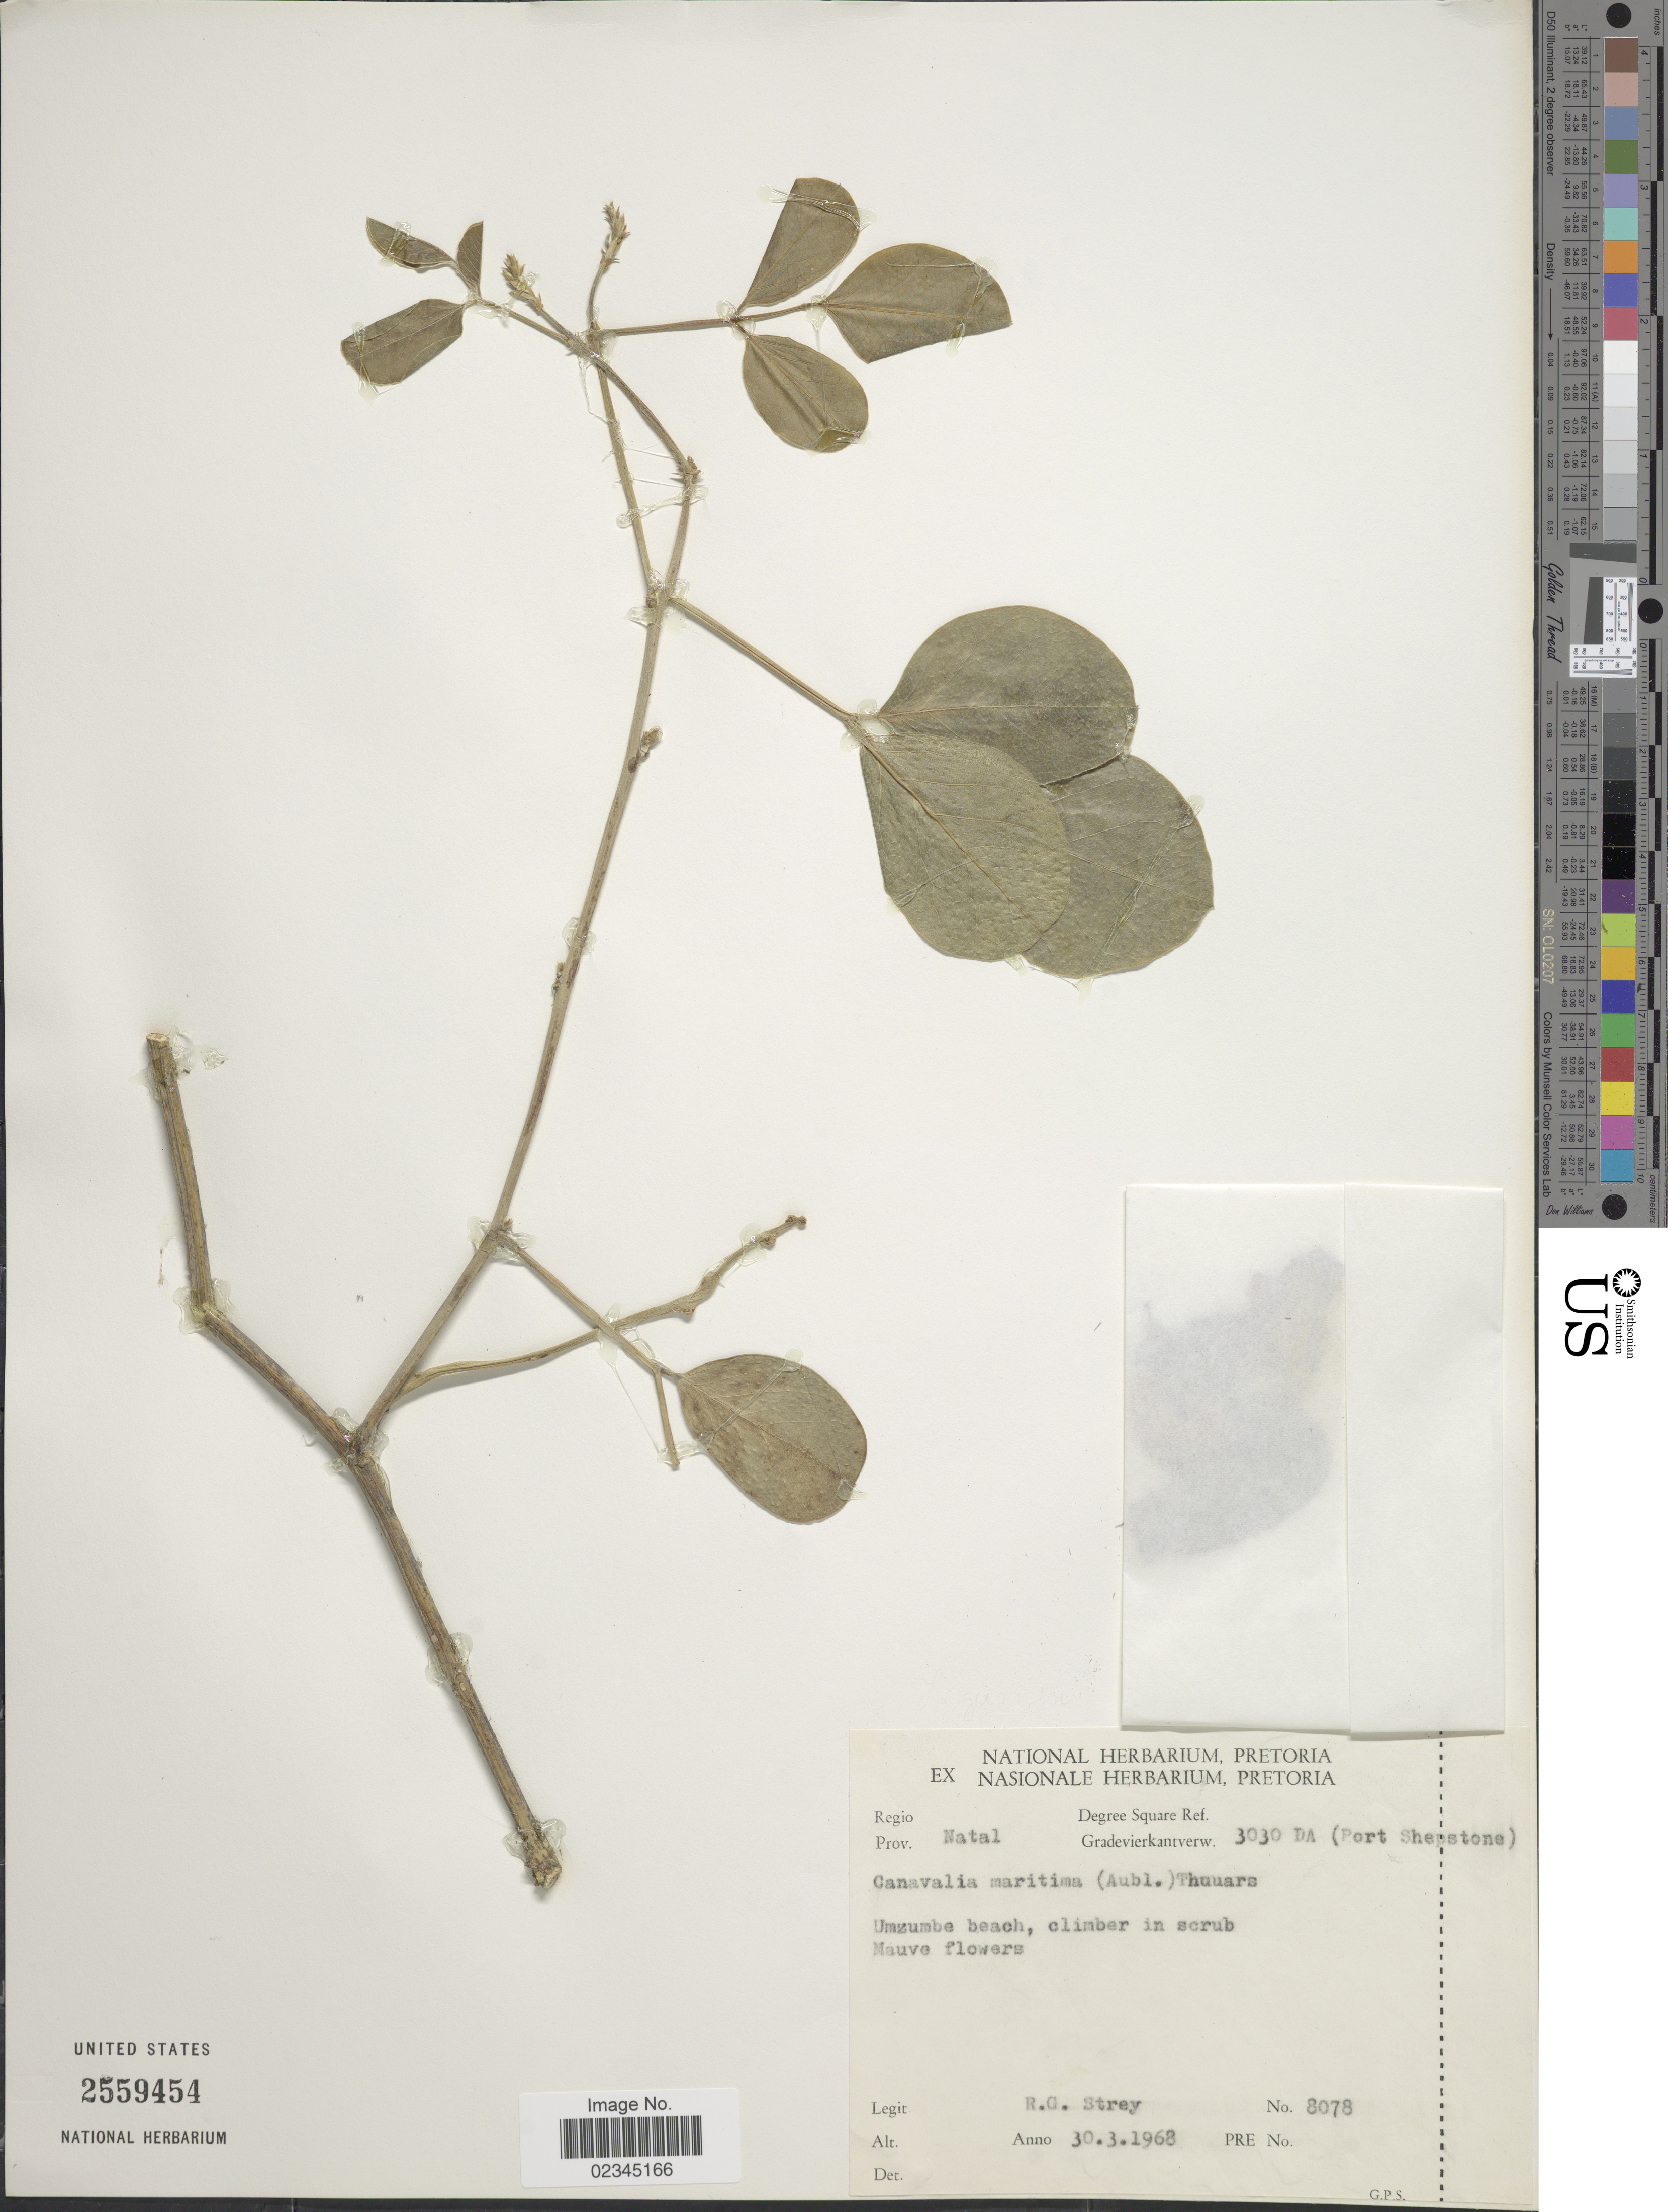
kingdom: Plantae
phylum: Tracheophyta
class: Magnoliopsida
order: Fabales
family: Fabaceae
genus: Canavalia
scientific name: Canavalia ensiformis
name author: (L.) DC.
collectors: R. G. Strey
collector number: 8078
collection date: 1968-03-30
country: South Africa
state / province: KwaZulu-Natal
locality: Prov. Natal. Umzumbe beach. 3030DA Port Shepstone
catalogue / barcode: US 2559454